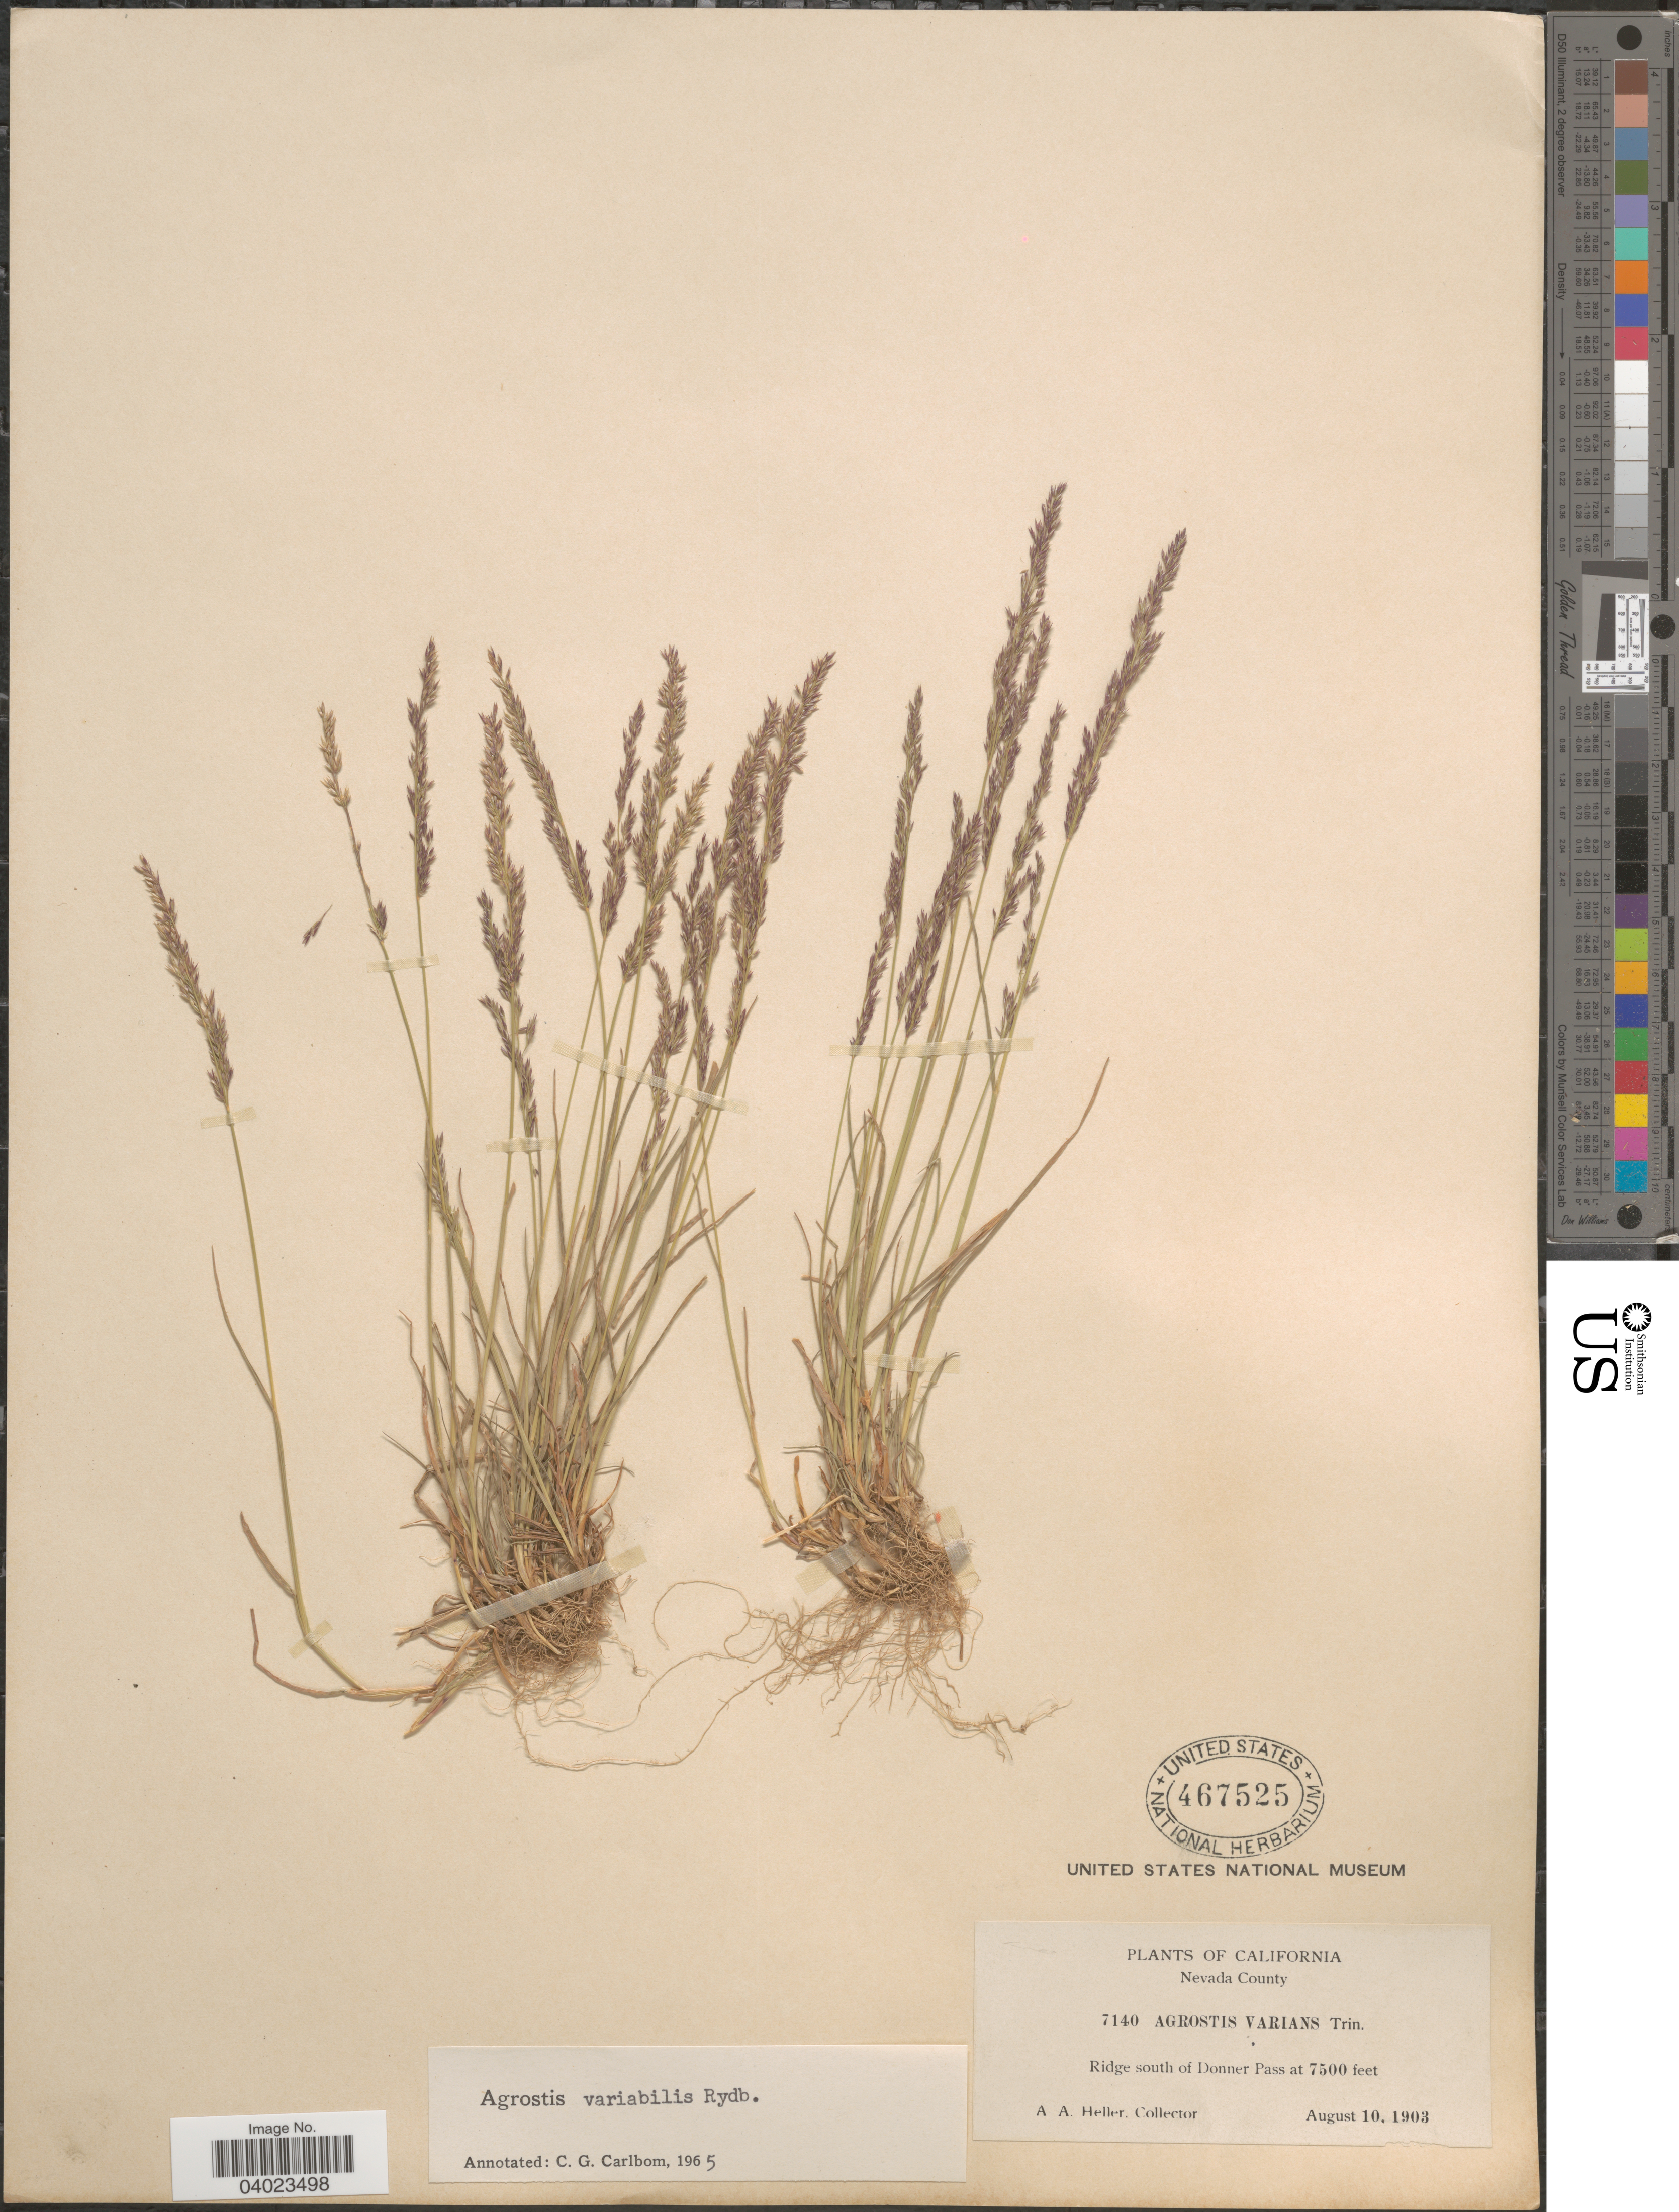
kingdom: Plantae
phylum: Tracheophyta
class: Liliopsida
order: Poales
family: Poaceae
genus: Agrostis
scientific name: Agrostis variabilis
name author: Rydb.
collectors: A. A. Heller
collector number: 7140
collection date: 1903-08-10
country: United States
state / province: California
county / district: Nevada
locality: Nevada County. Ridge south of Donner Pass.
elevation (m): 2286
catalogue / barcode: US 467525